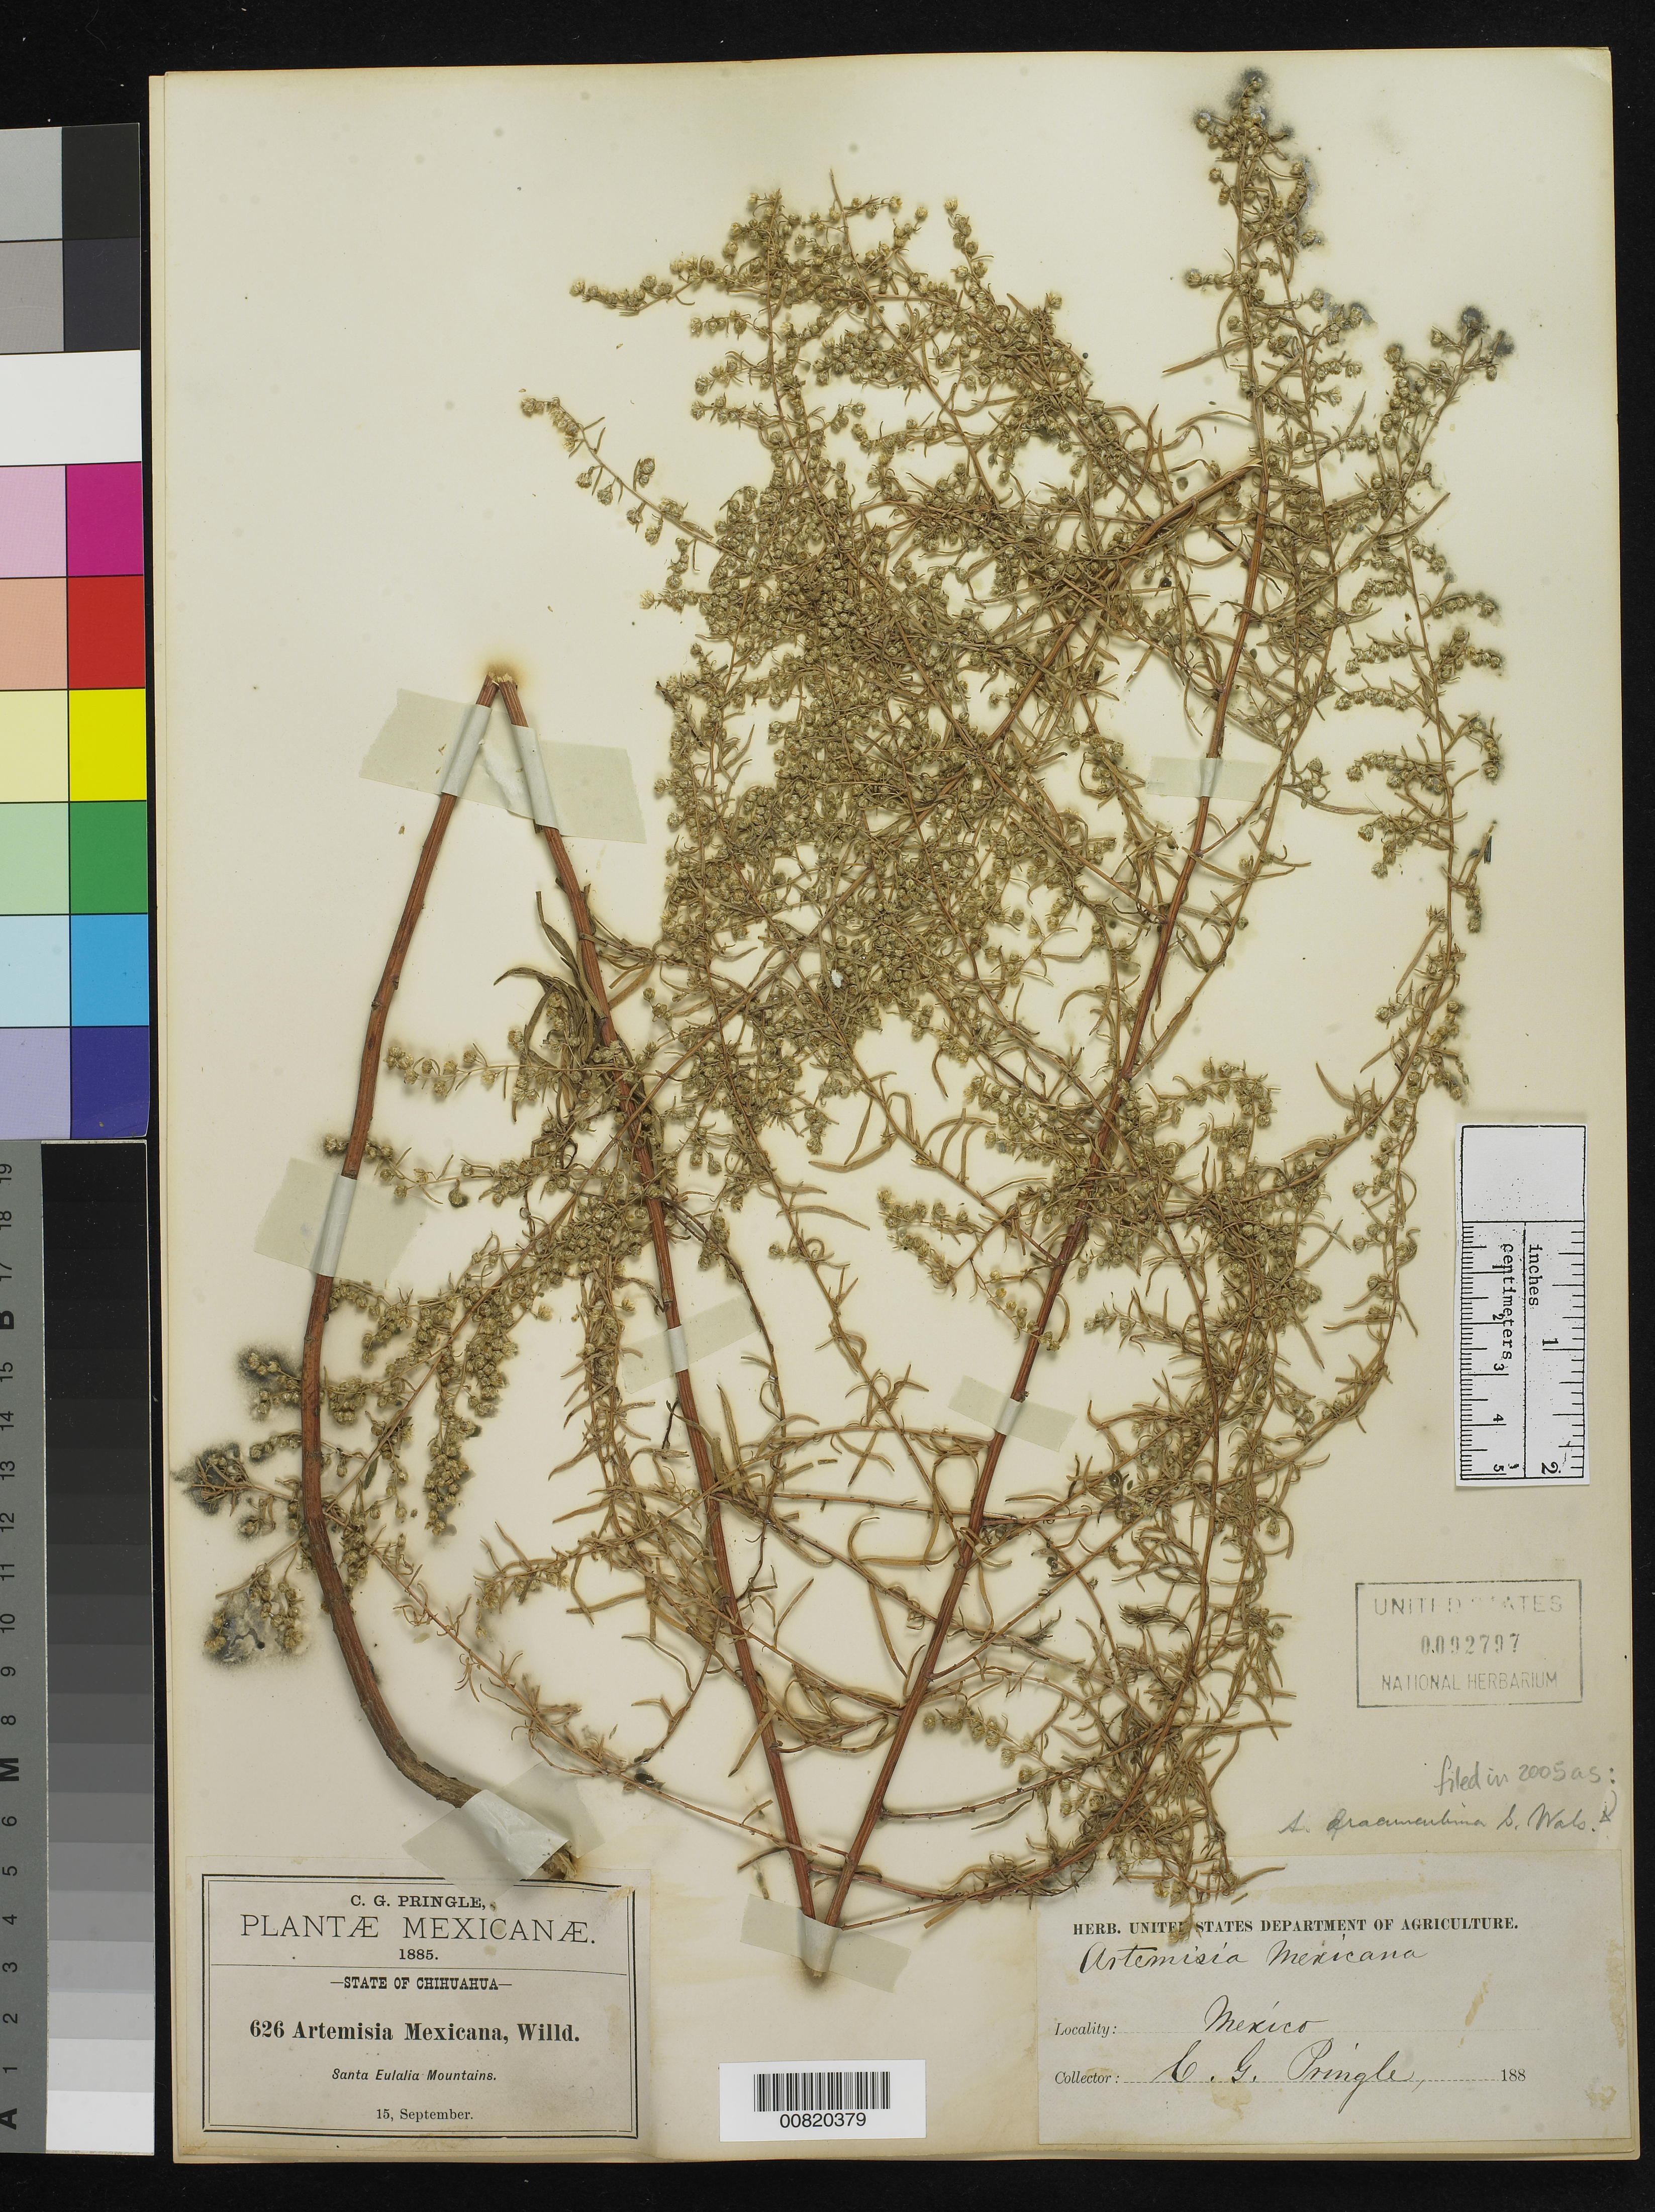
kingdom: Plantae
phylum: Tracheophyta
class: Magnoliopsida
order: Asterales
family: Asteraceae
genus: Artemisia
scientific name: Artemisia dracunculina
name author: S. Watson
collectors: C. G. Pringle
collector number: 626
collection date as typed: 15 Sep 1885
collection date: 1885-09-15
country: Mexico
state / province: Chihuahua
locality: Santa Eulalia Mountains, Chihuahua.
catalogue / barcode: US 92797